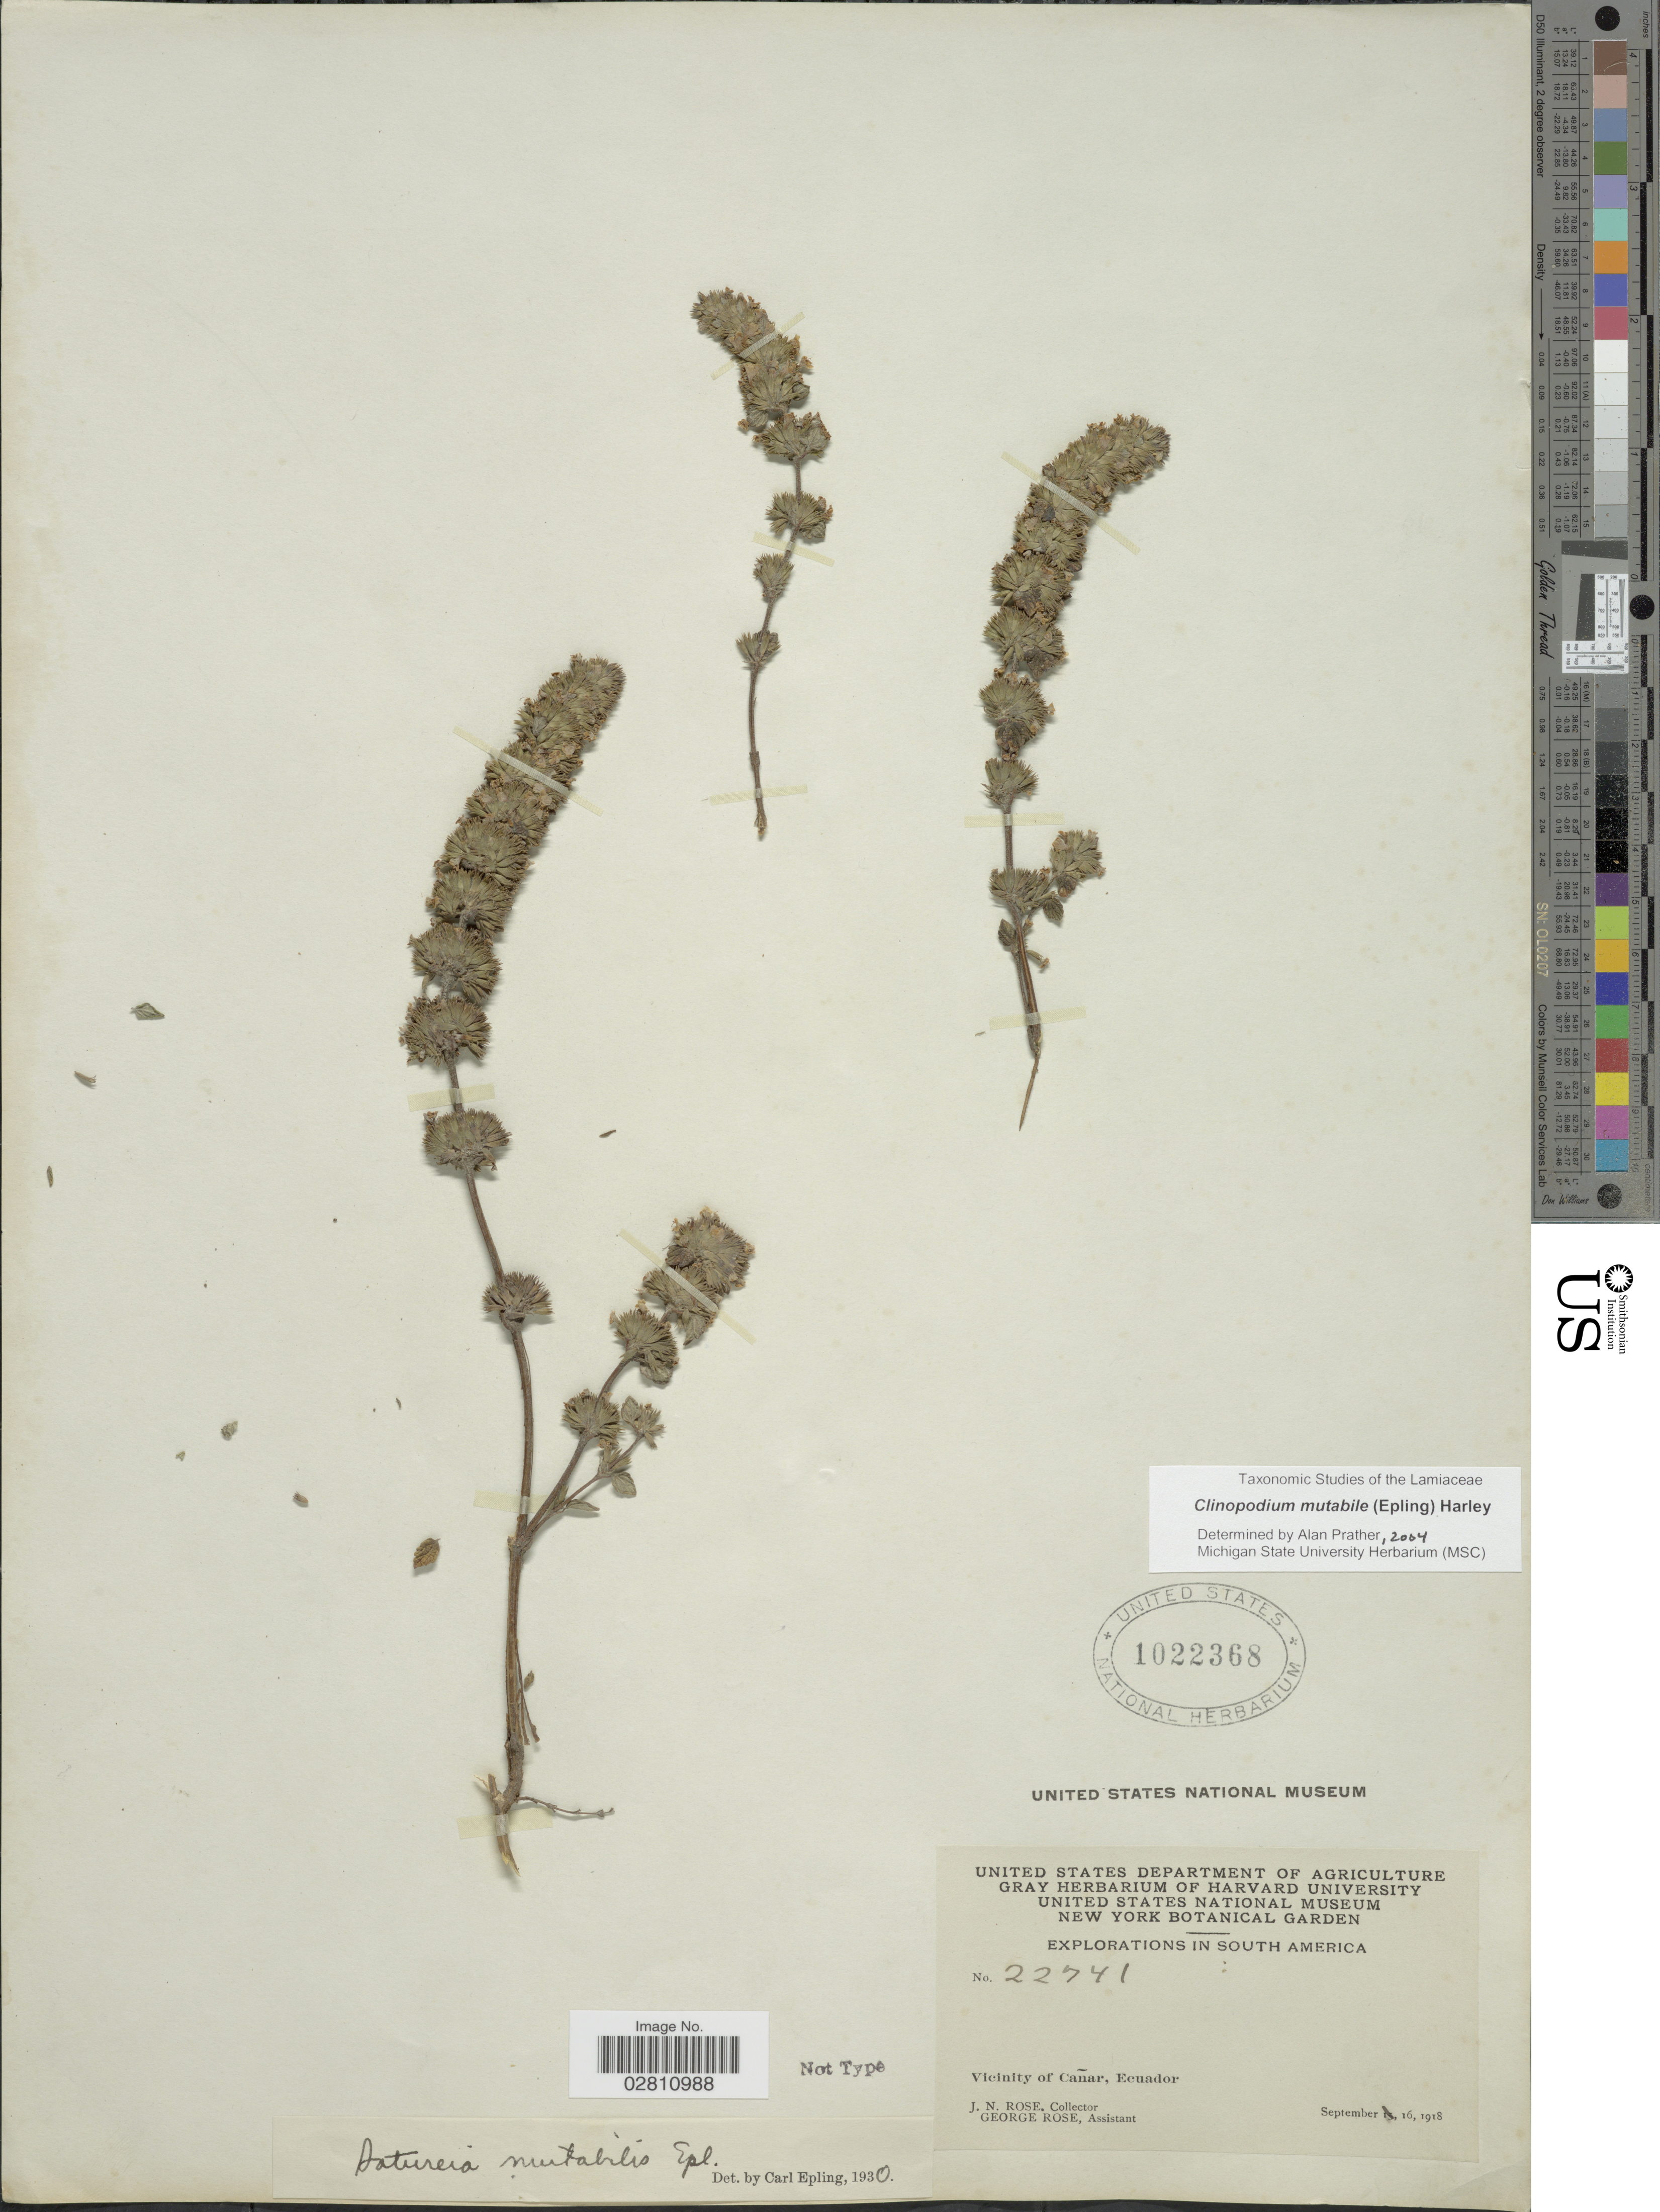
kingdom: Plantae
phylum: Tracheophyta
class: Magnoliopsida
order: Lamiales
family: Lamiaceae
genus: Clinopodium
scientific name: Clinopodium mutabile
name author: (Epling) Harley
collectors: J. N. Rose & G. Rose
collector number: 22741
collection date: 1918-09-16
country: Ecuador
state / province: Cañar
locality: Vicinity of Cañar, Ecuador.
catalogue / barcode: US 1022368